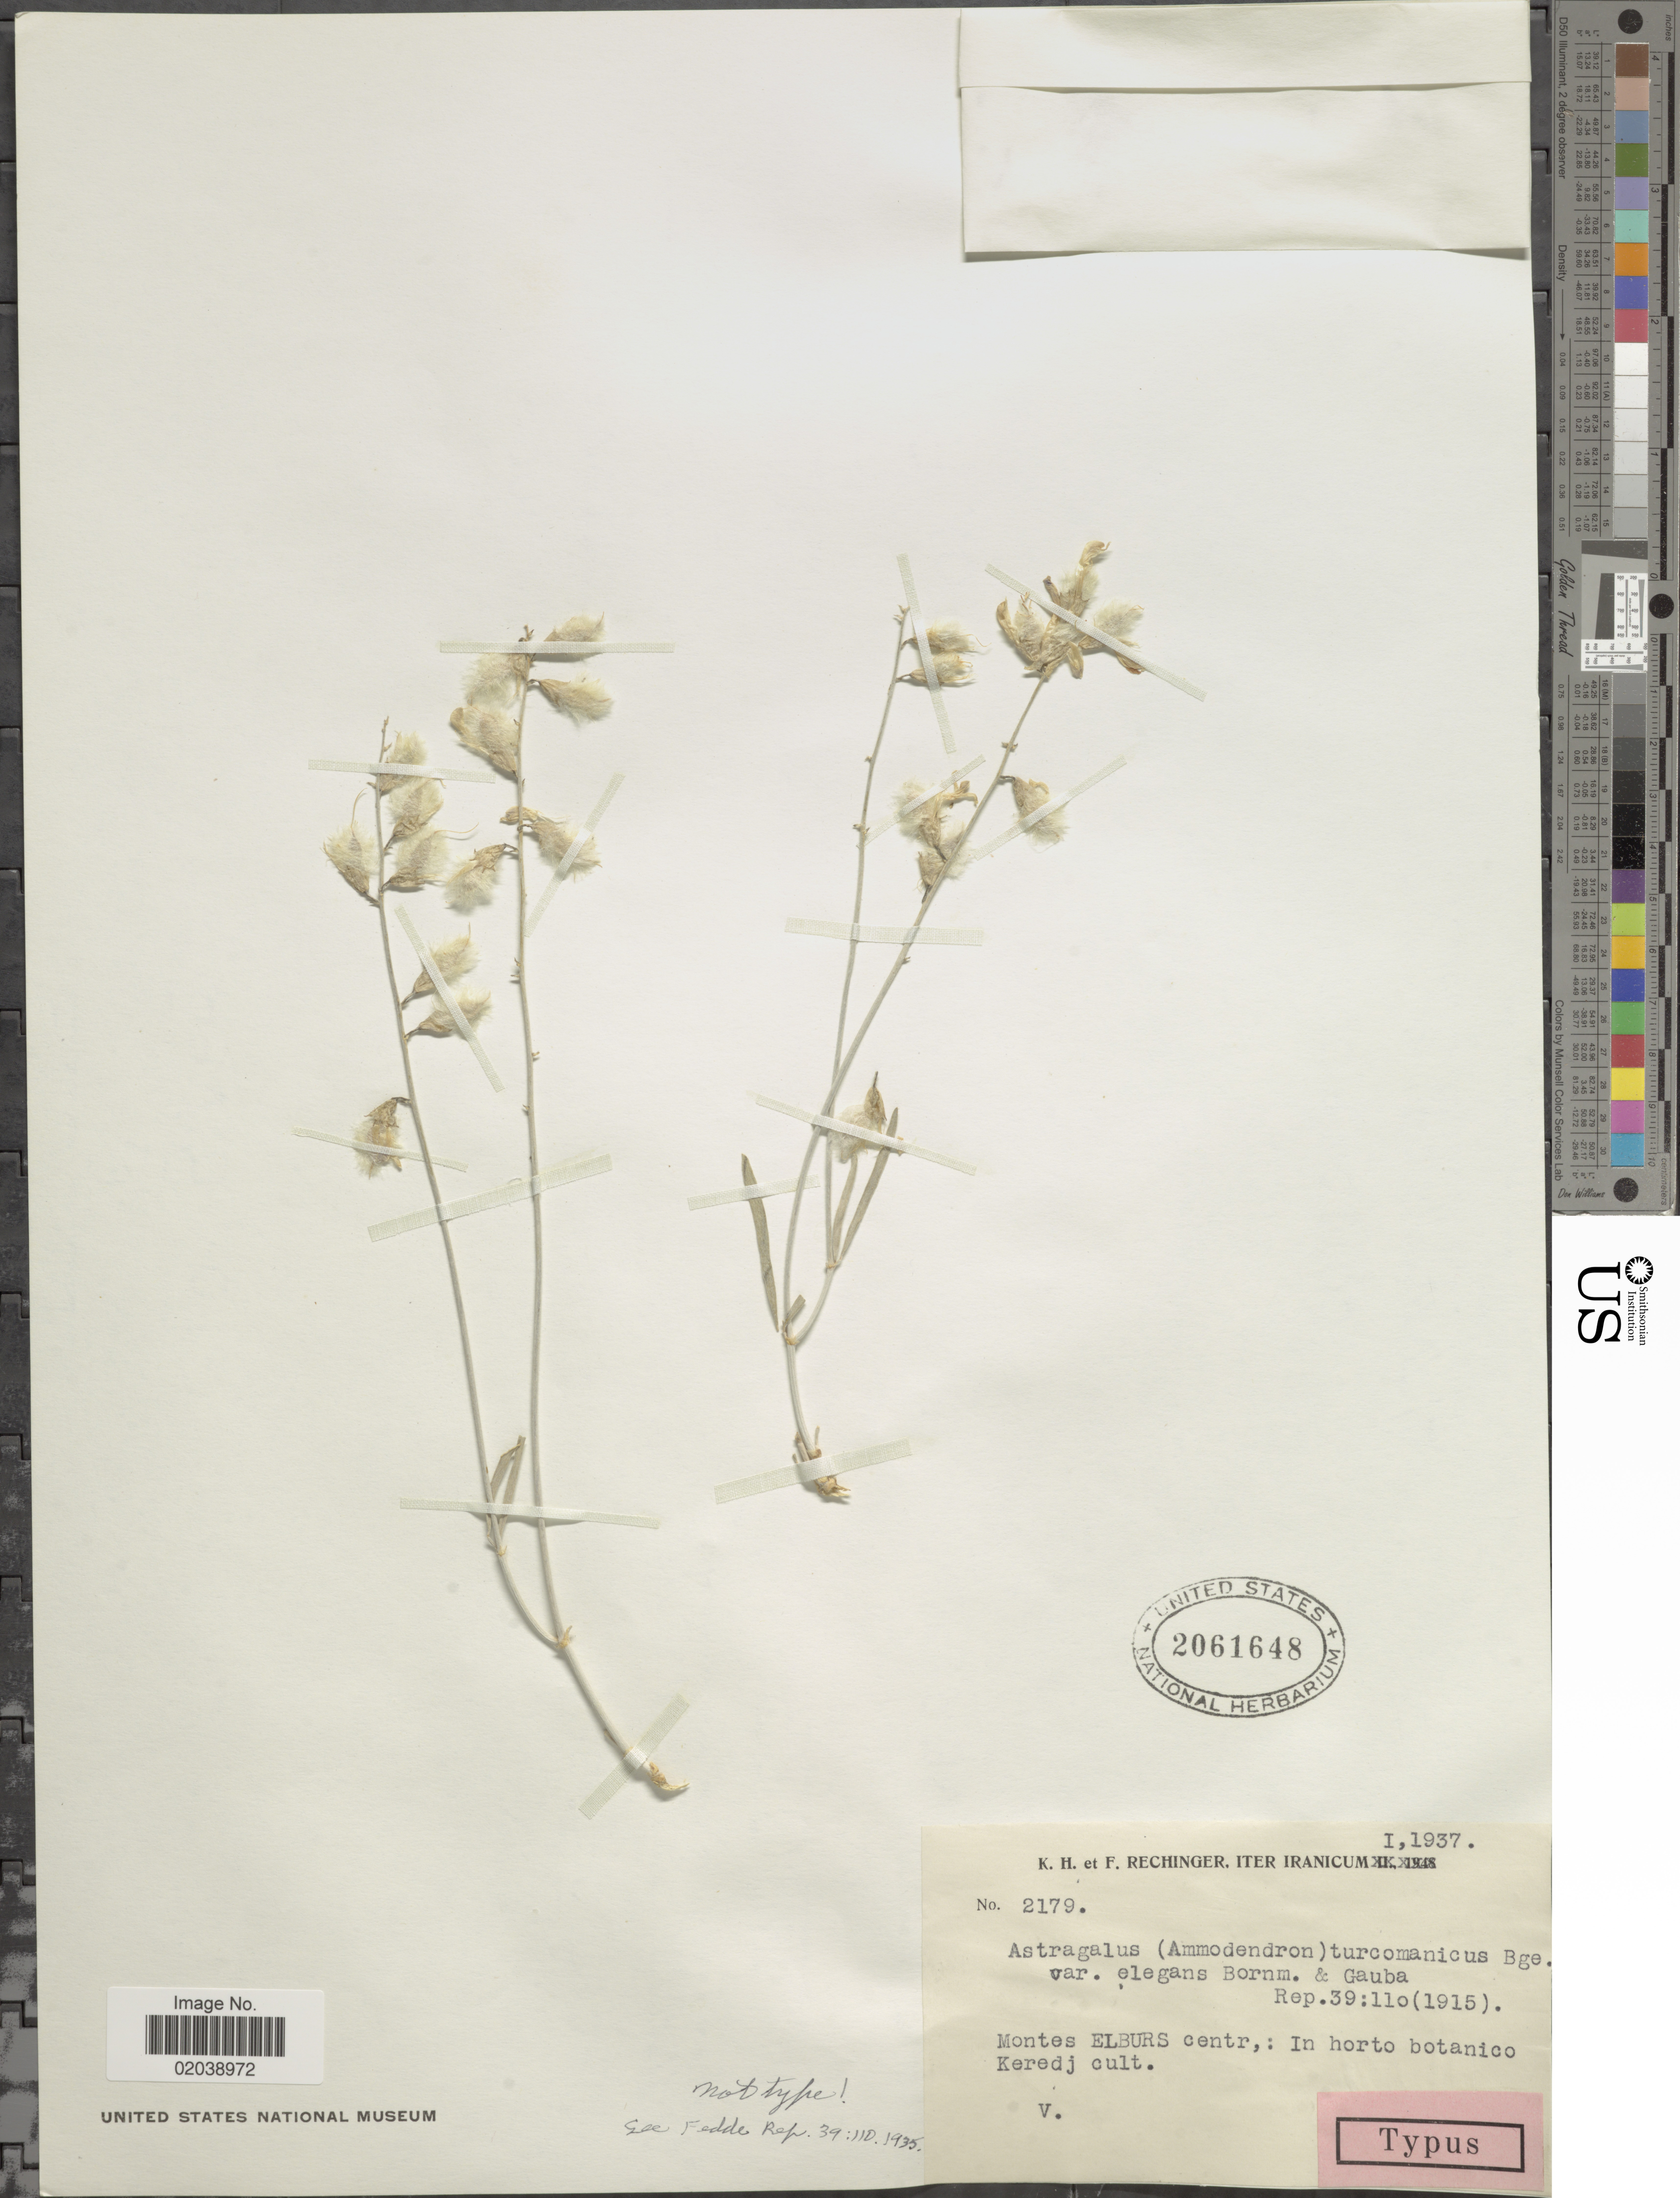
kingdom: Plantae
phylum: Tracheophyta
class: Magnoliopsida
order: Fabales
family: Fabaceae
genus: Astragalus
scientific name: Astragalus turcomanicus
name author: Bunge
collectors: K. H. Rechinger & F. Rechinger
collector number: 2179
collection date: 1937-05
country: Iran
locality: Iter Iranicum, Montes Elburs centr.: In horto botanico Keredjp cult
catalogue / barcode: US 2061648